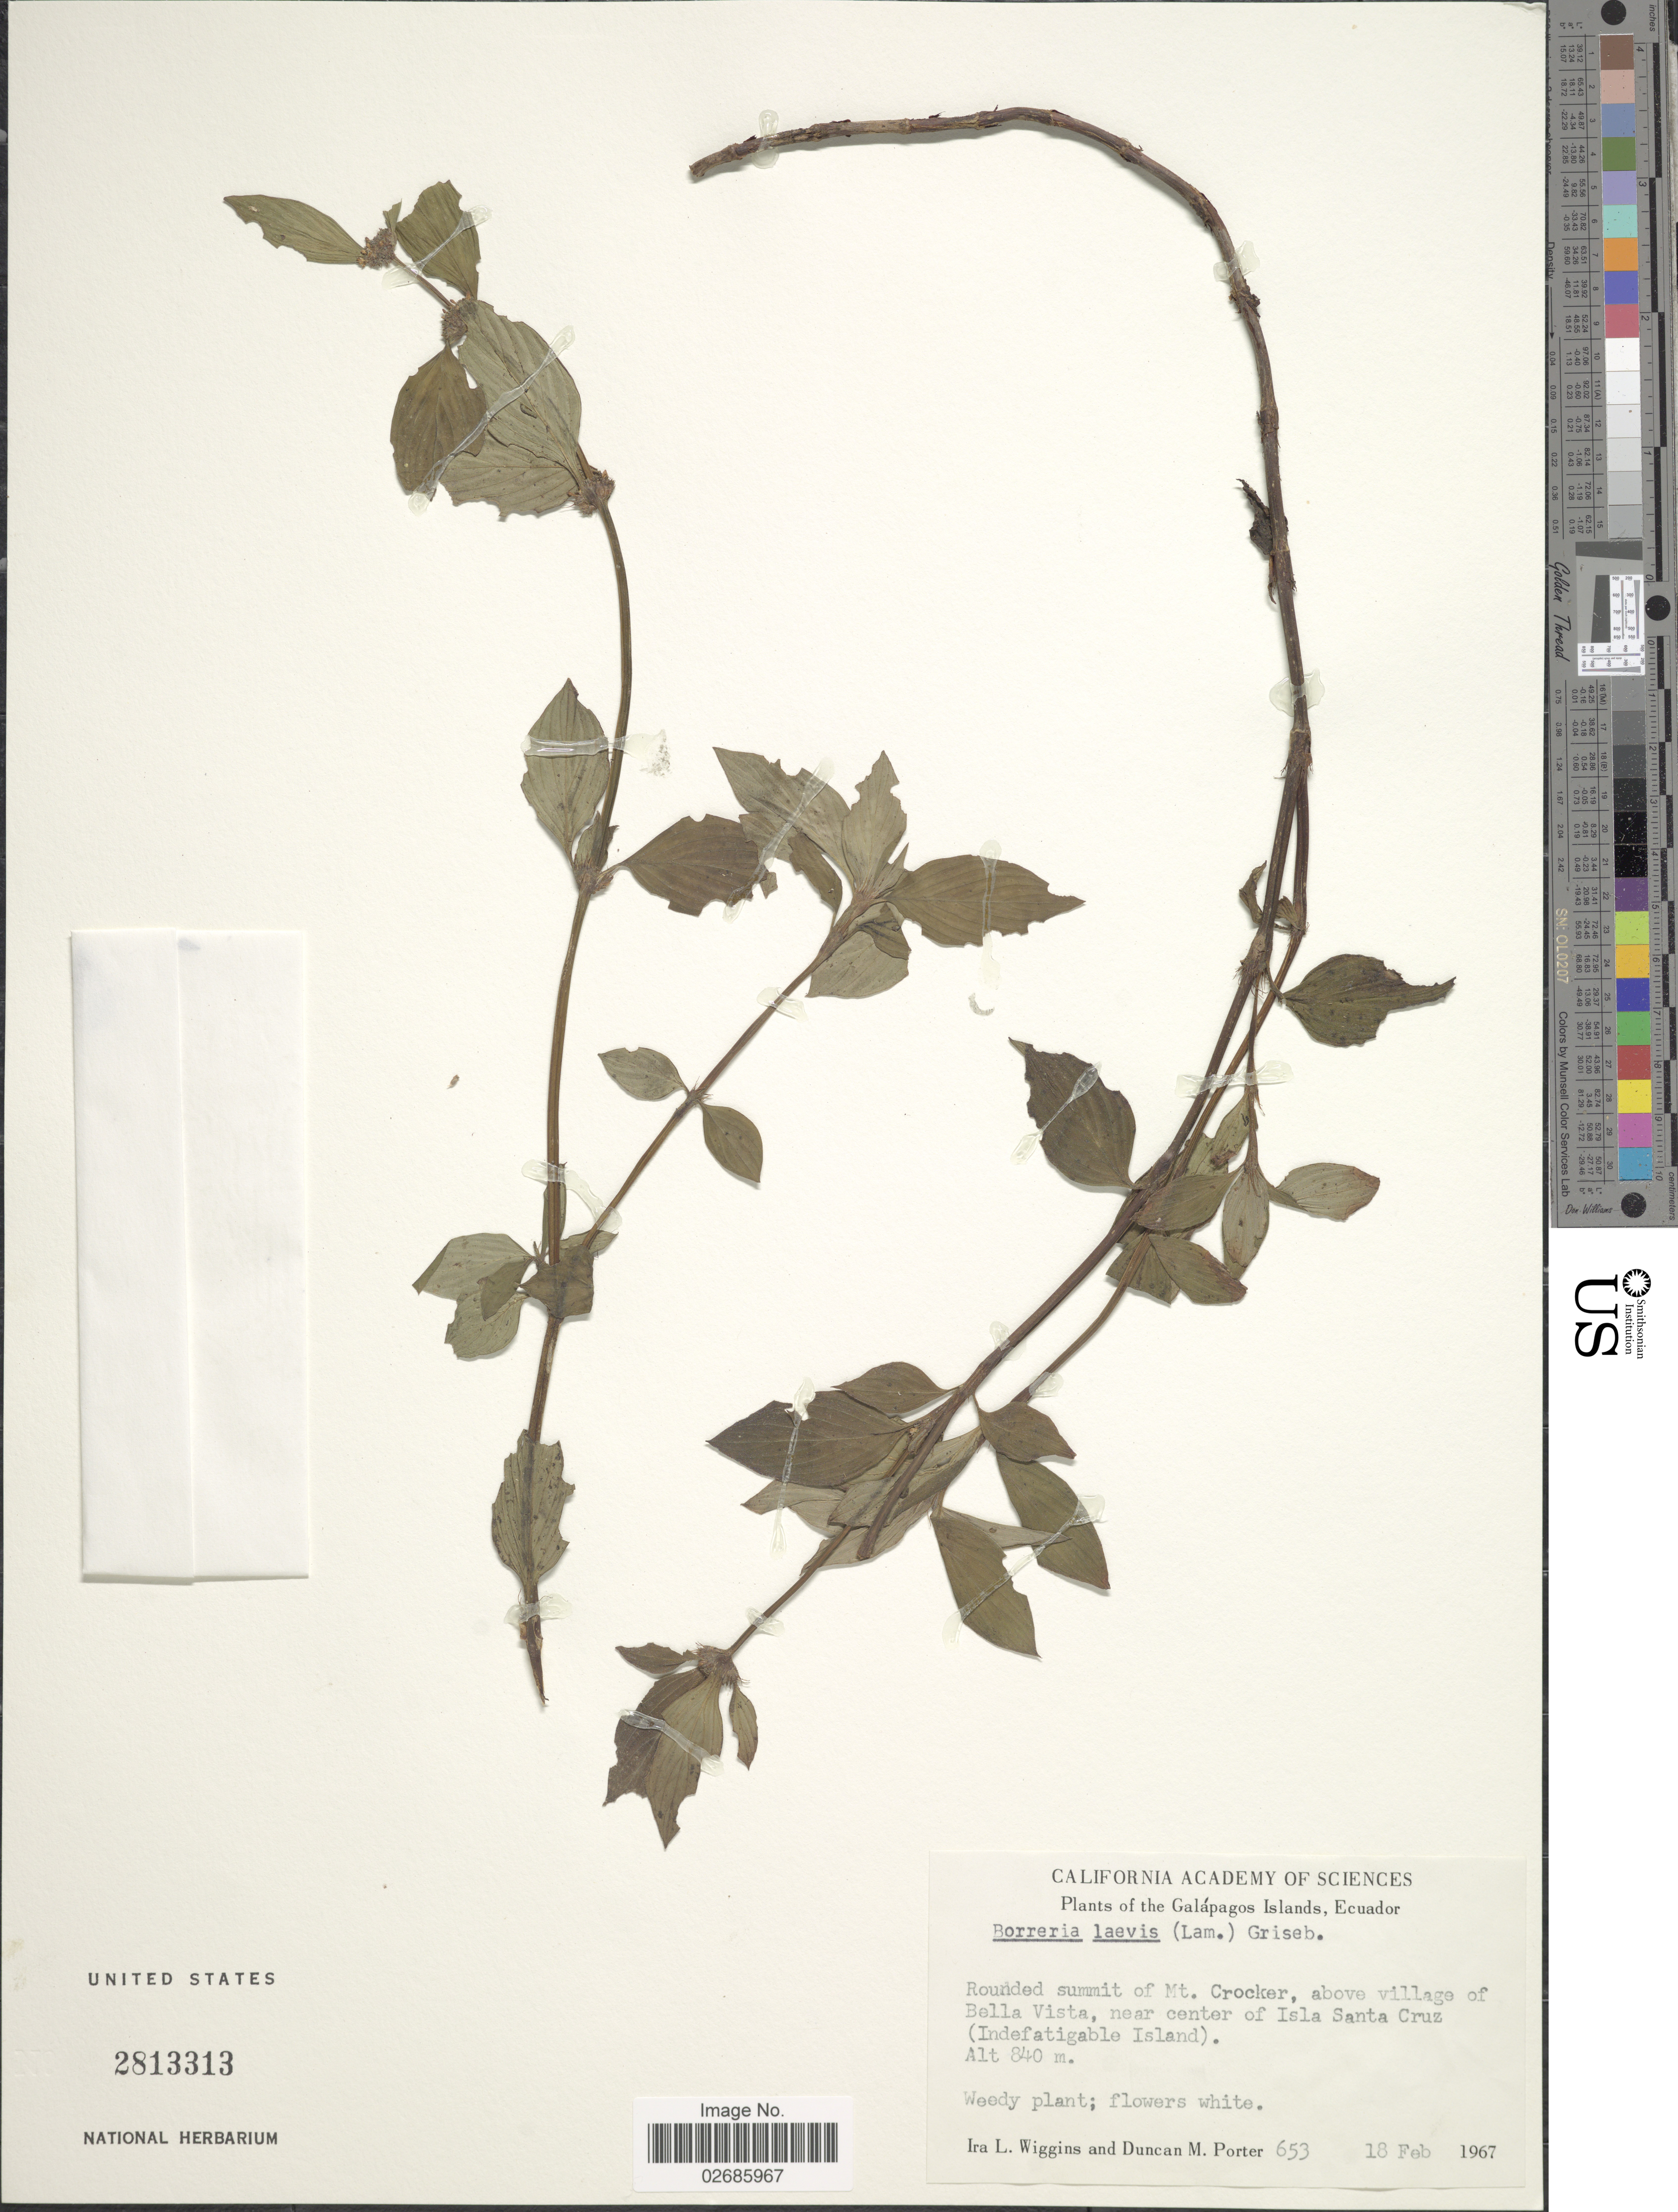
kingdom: Plantae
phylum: Tracheophyta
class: Magnoliopsida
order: Gentianales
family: Rubiaceae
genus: Borreria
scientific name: Borreria assurgens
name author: (Ruiz & Pav.) Griseb.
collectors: I. L. Wiggins & D. M. Porter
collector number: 653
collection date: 1967-02-18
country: Ecuador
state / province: Colón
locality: The Galapagos Islands, Rounded summit of Mt Crocker, above village of Bella Vista, near center of Isla Santa Cruz (Indefatigable Island)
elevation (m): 840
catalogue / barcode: US 2813313